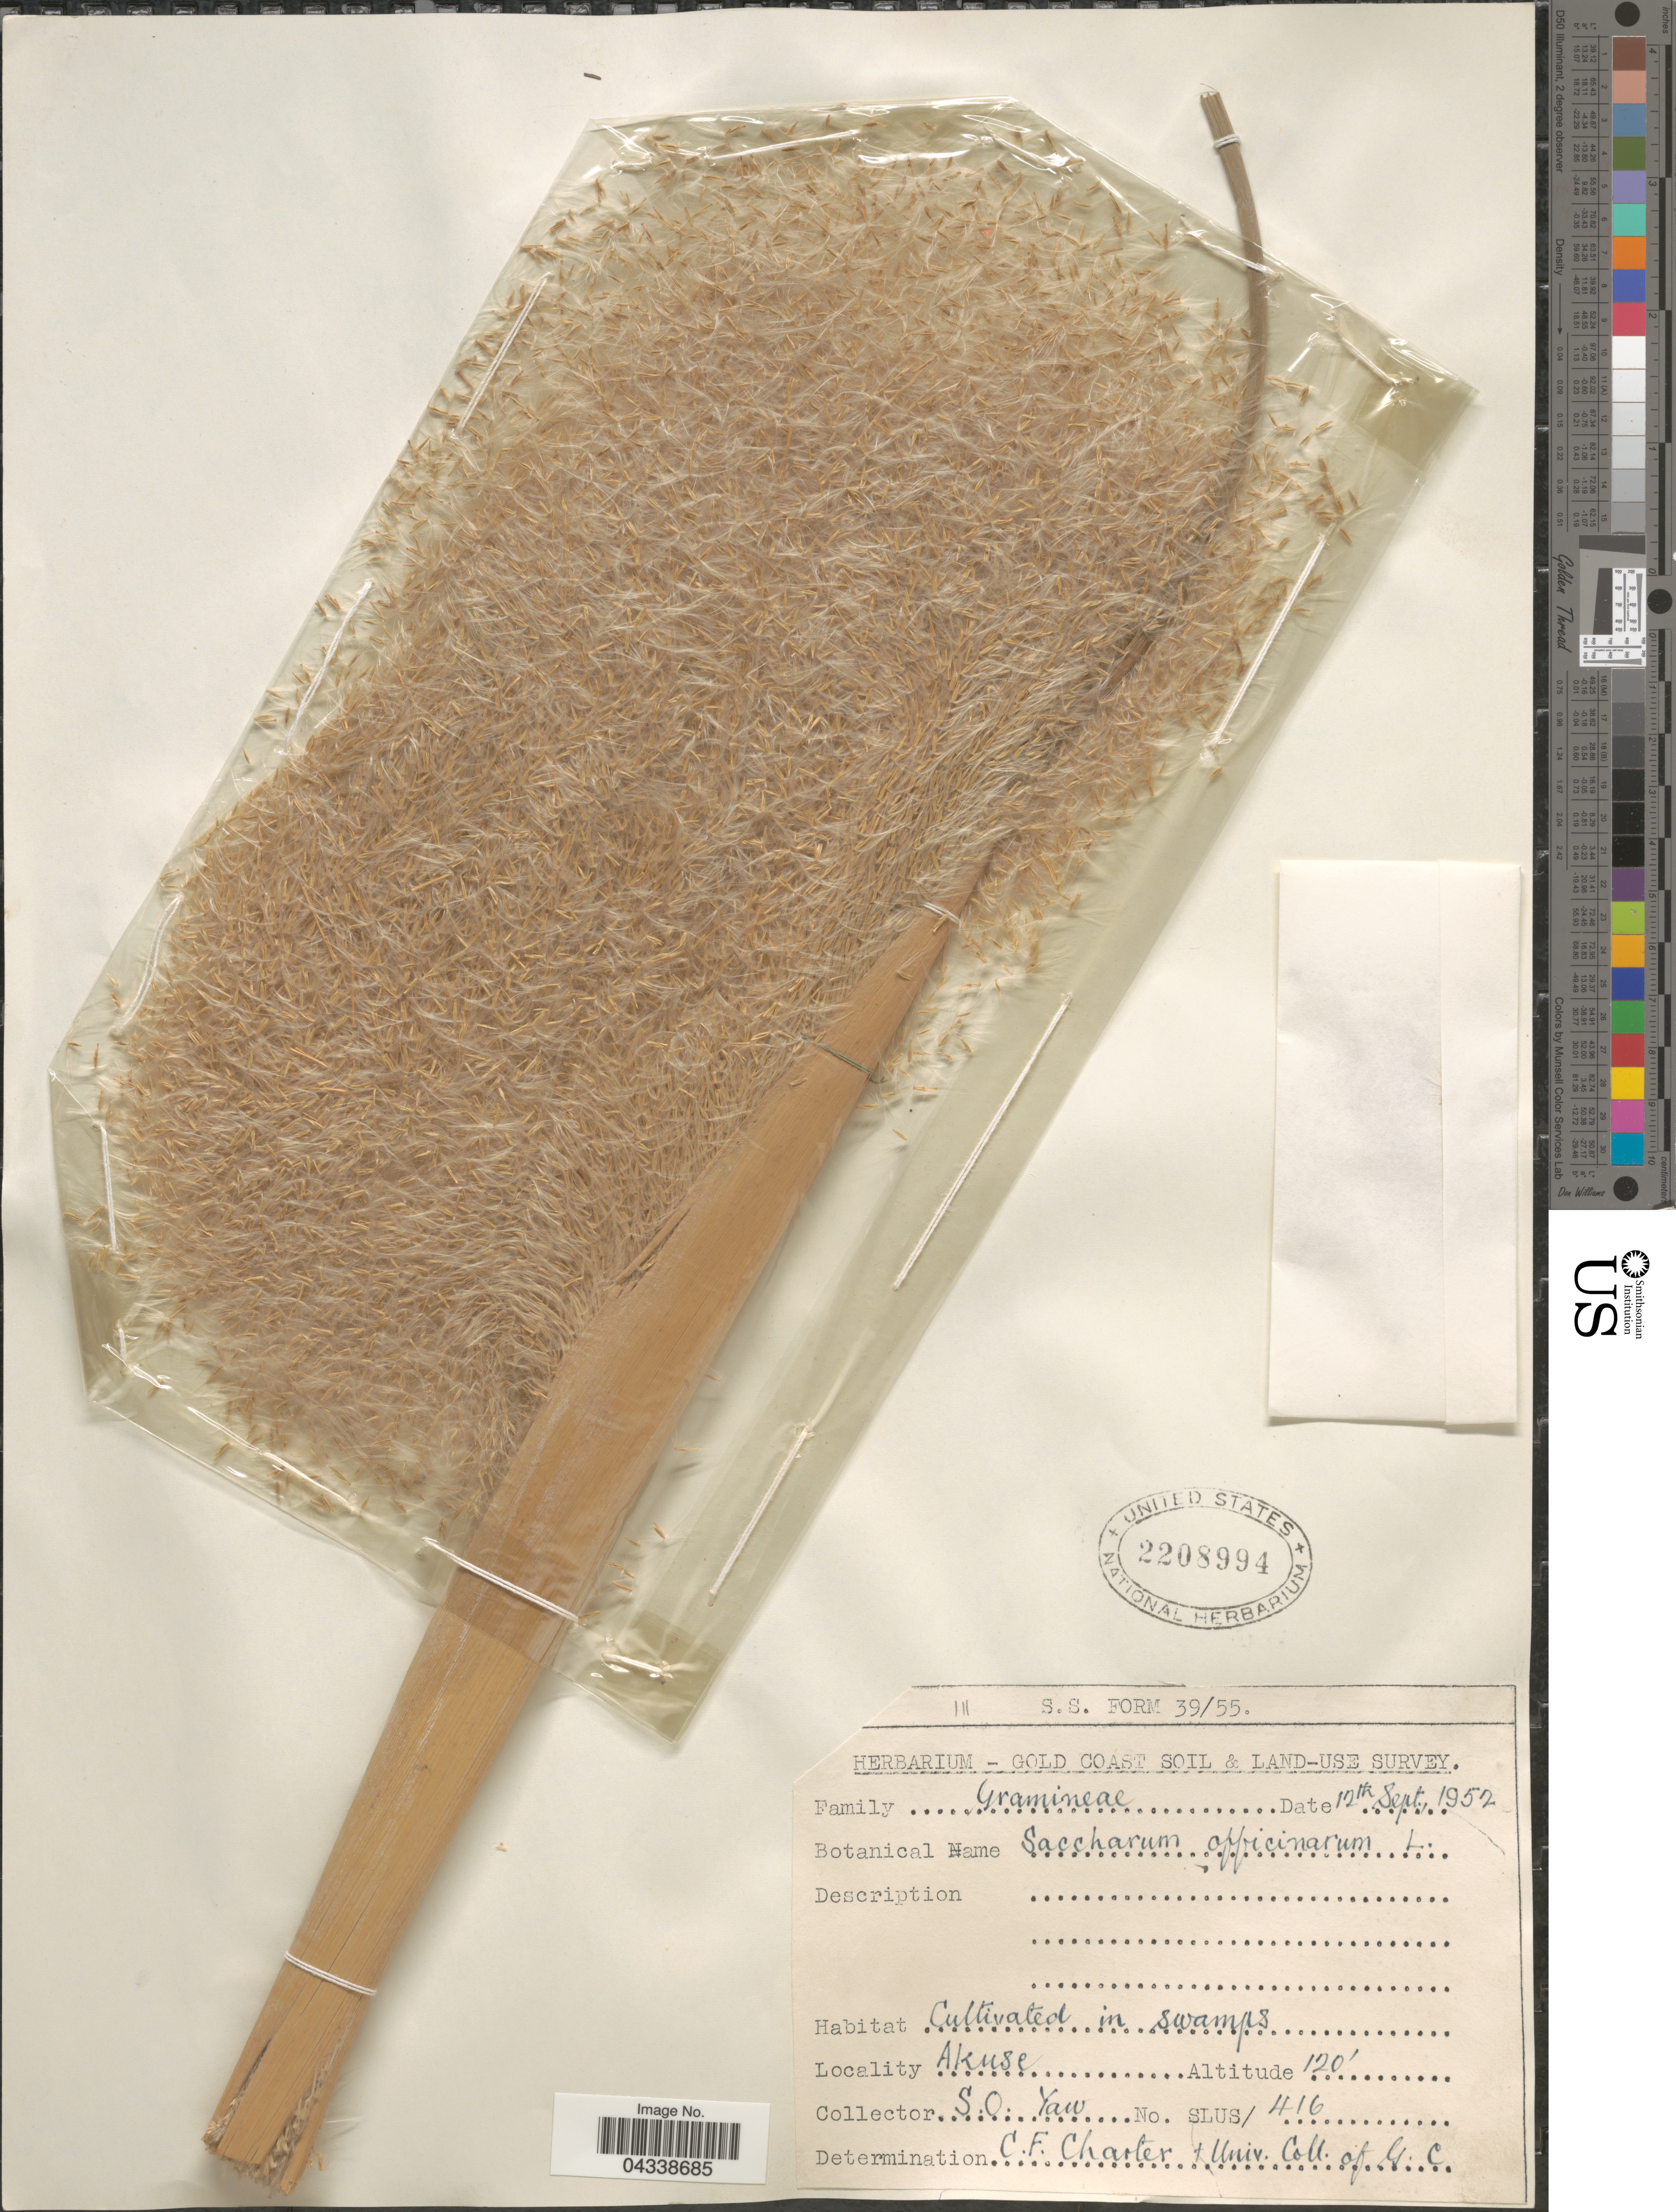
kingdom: Plantae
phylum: Tracheophyta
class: Liliopsida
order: Poales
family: Poaceae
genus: Saccharum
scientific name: Saccharum officinarum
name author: L.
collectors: S. Yaw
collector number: Slus/416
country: Ghana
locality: Gold Coast Soil Land-Use Survey. Akuse.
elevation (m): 37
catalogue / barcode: US 2208994